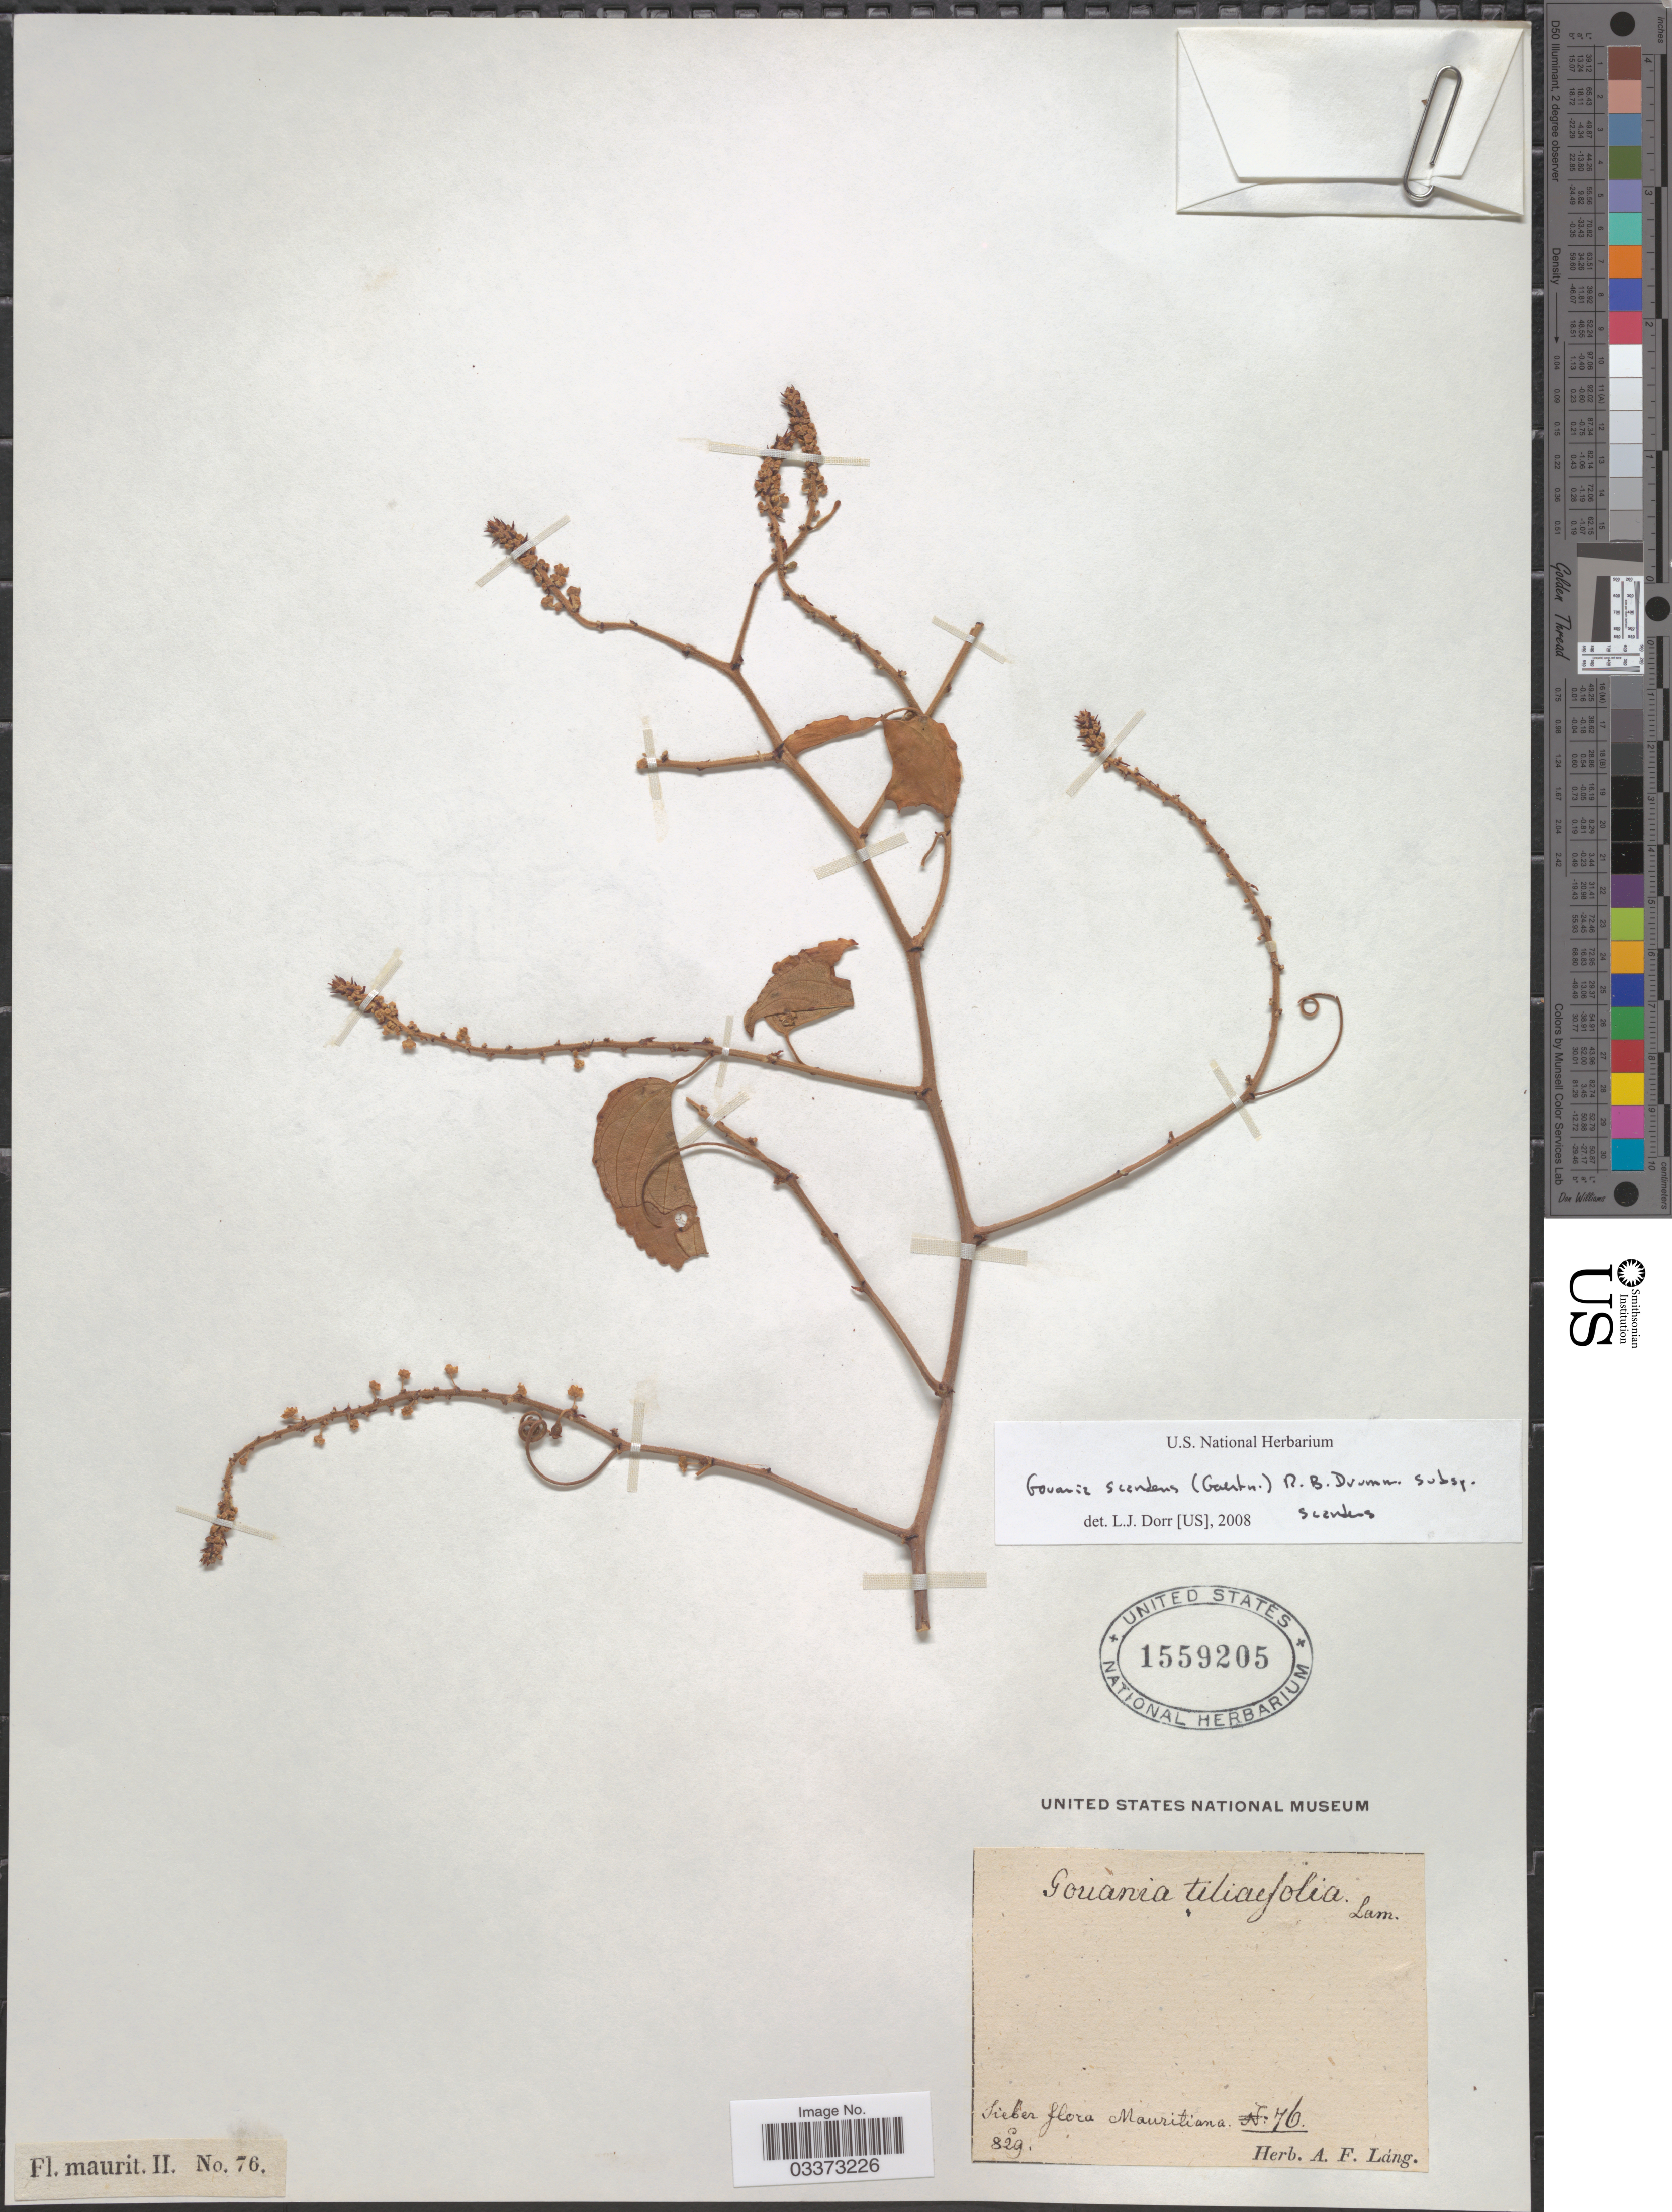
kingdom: Plantae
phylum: Tracheophyta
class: Magnoliopsida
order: Rosales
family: Rhamnaceae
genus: Gouania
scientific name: Gouania scandens subsp. scandens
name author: (Gaertn.) R.B. Drumm.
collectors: Ex herb. A. F. Lang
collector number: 76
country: Mauritania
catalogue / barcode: US 1559205